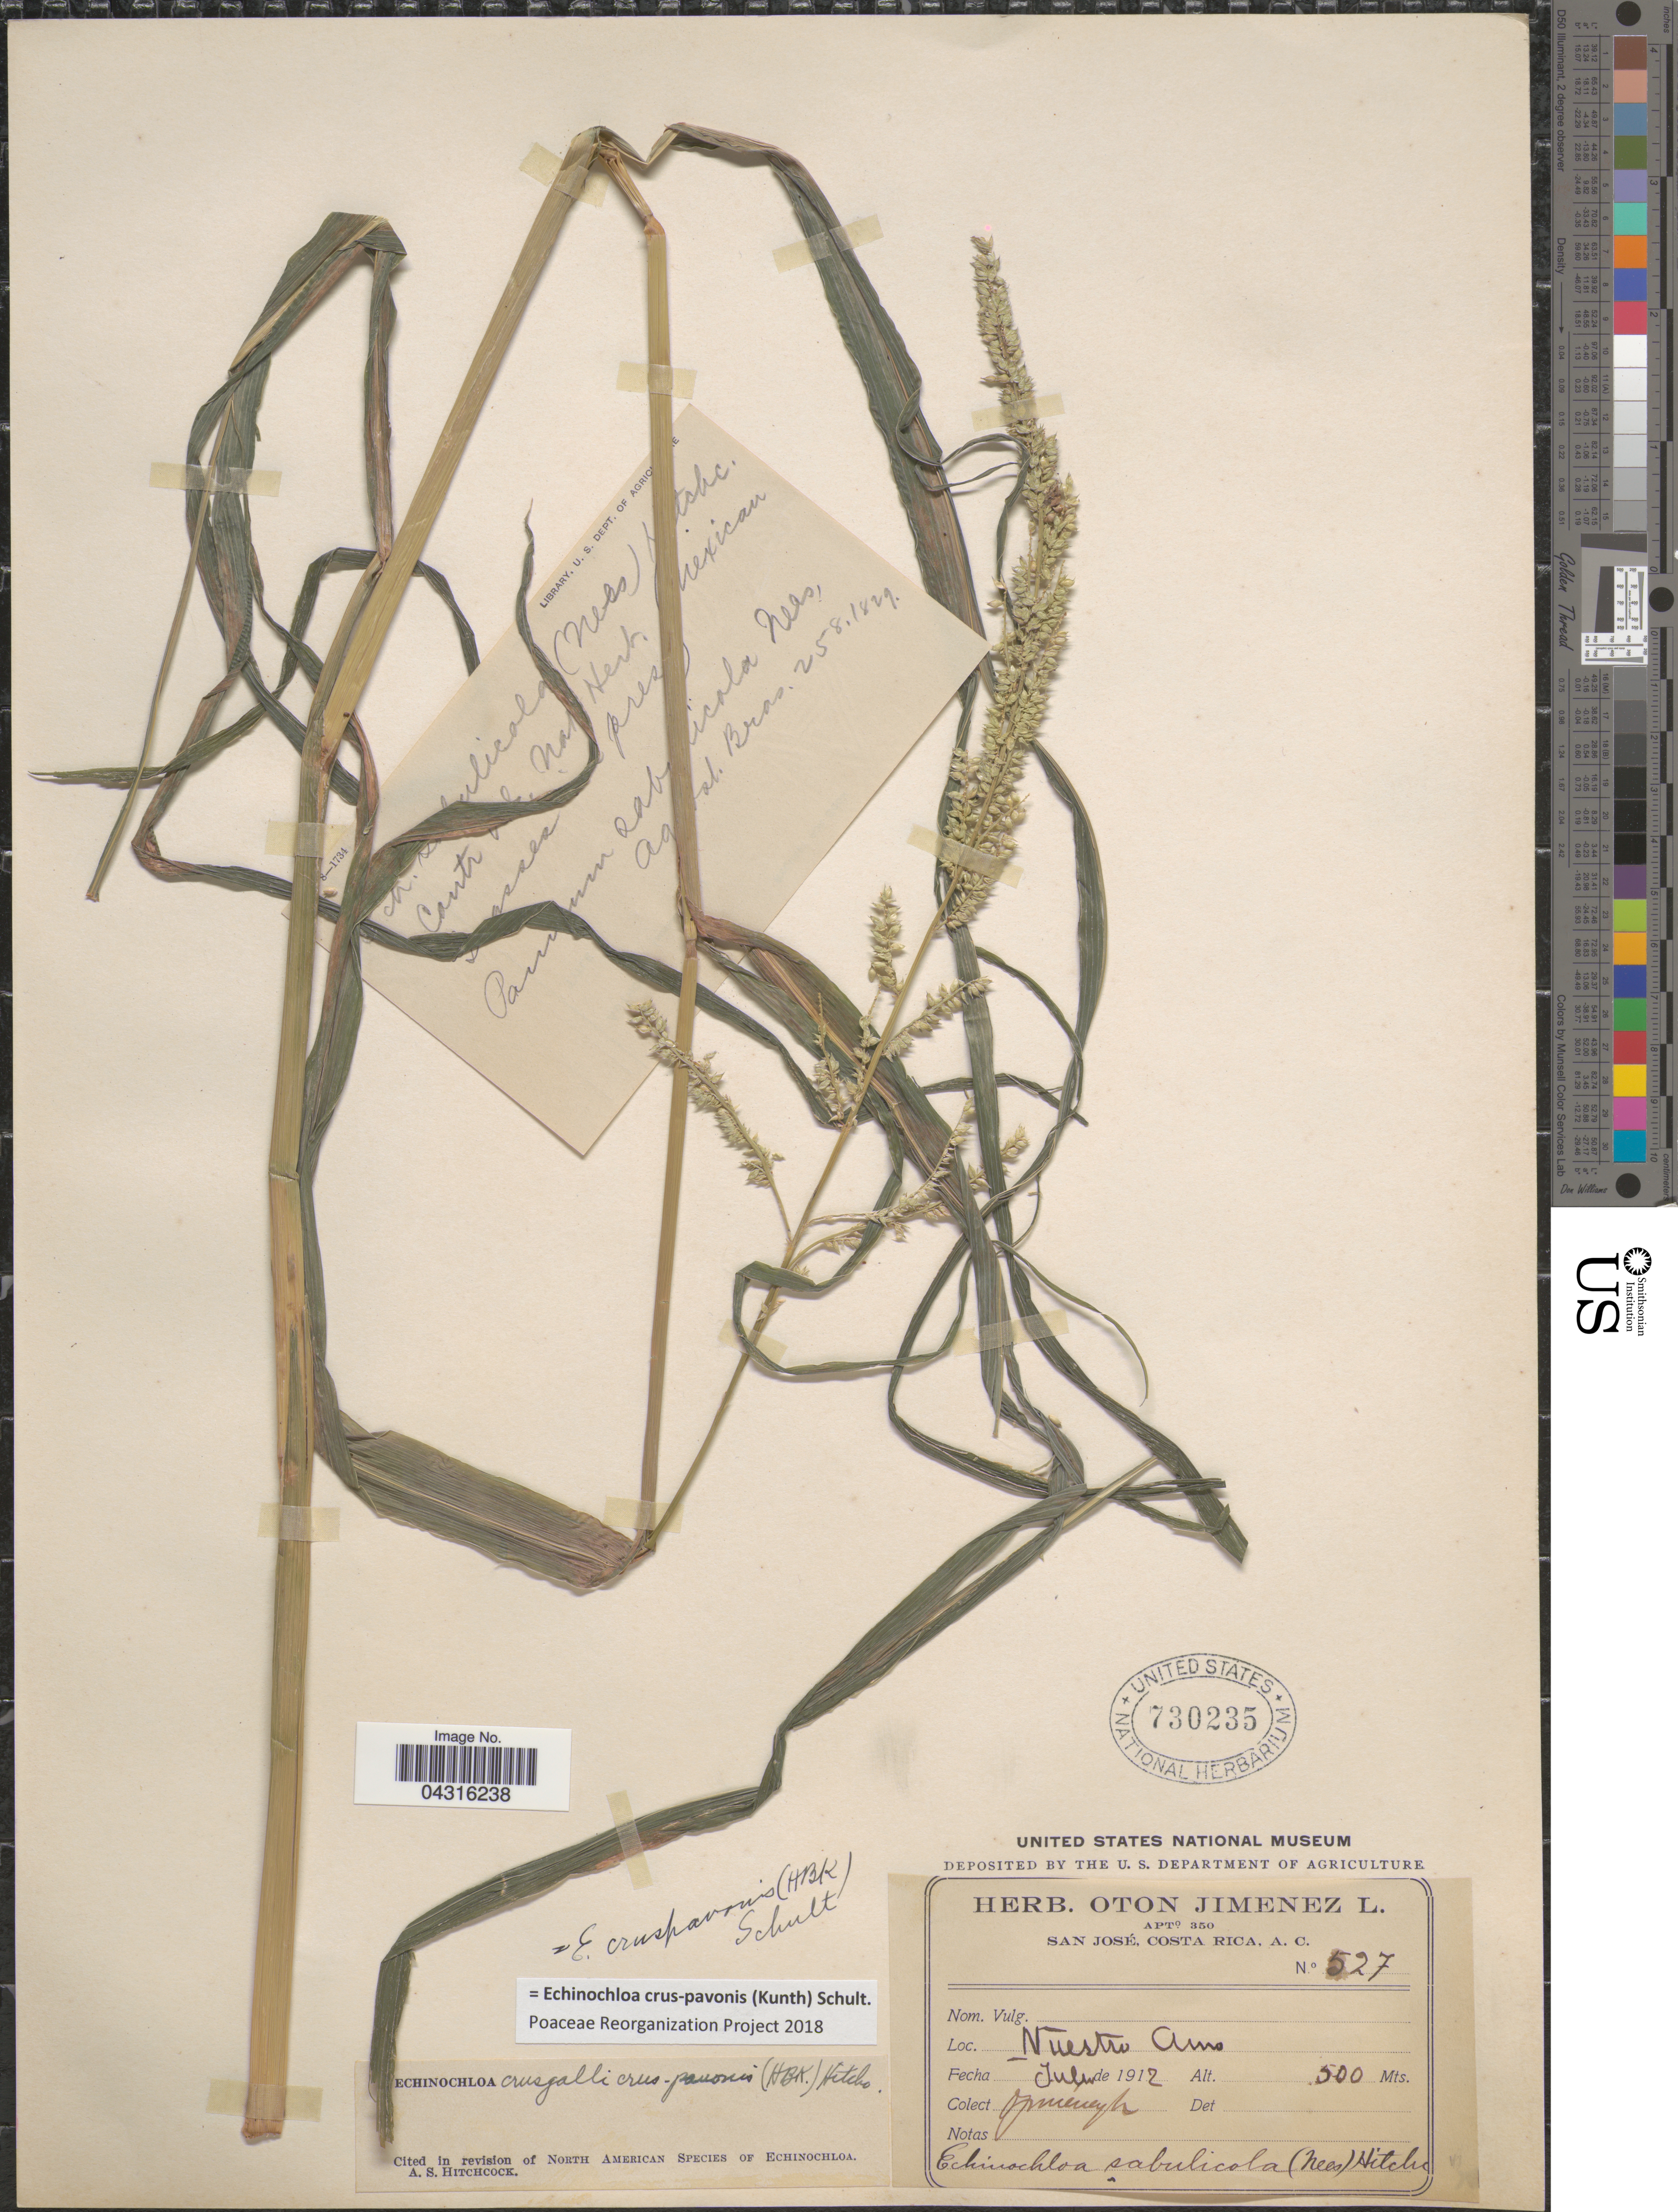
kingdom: Plantae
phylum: Tracheophyta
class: Liliopsida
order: Poales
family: Poaceae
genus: Echinochloa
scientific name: Echinochloa crus-pavonis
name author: (Kunth) Schult.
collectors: O. Jiménez L.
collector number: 527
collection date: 1912-07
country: Costa Rica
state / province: San José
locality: Nuestro Amo.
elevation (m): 500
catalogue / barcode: US 730235